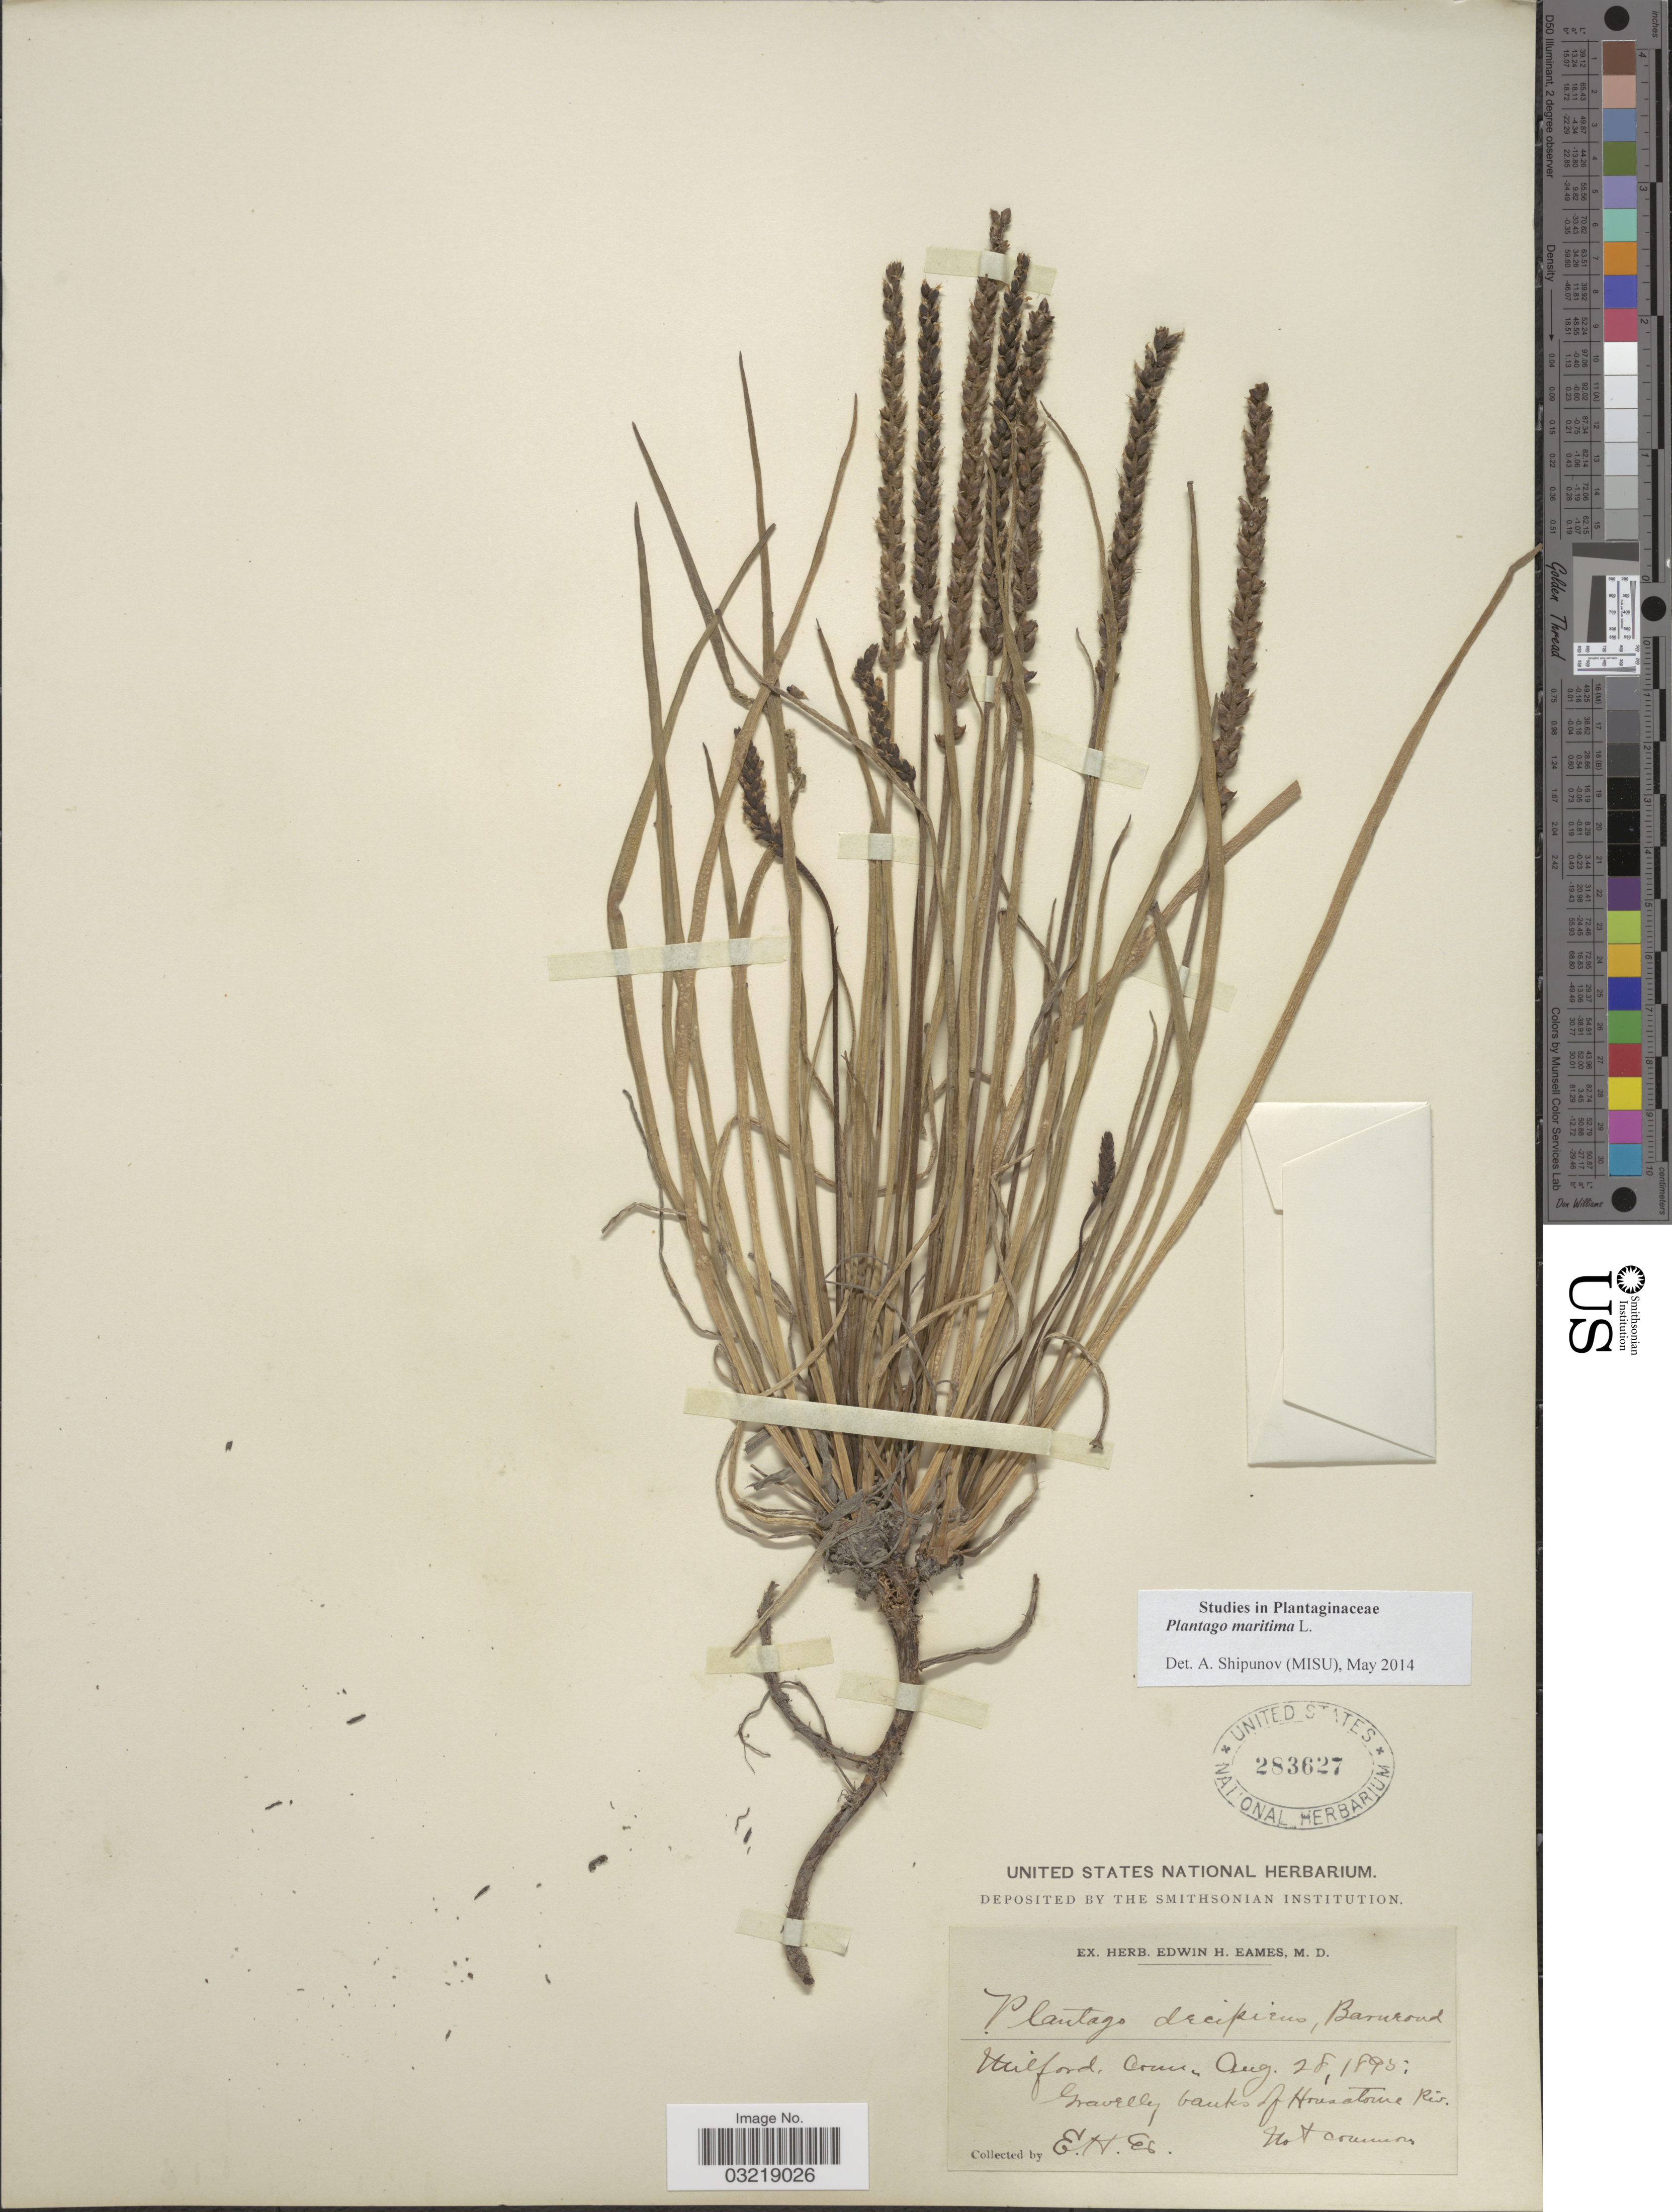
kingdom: Plantae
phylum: Tracheophyta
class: Magnoliopsida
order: Lamiales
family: Plantaginaceae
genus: Plantago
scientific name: Plantago maritima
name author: L.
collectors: E. H. Eames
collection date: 1895-08-28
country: United States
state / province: Connecticut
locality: Milford. Gravelly banks of Housatonic Riv.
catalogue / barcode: US 283627